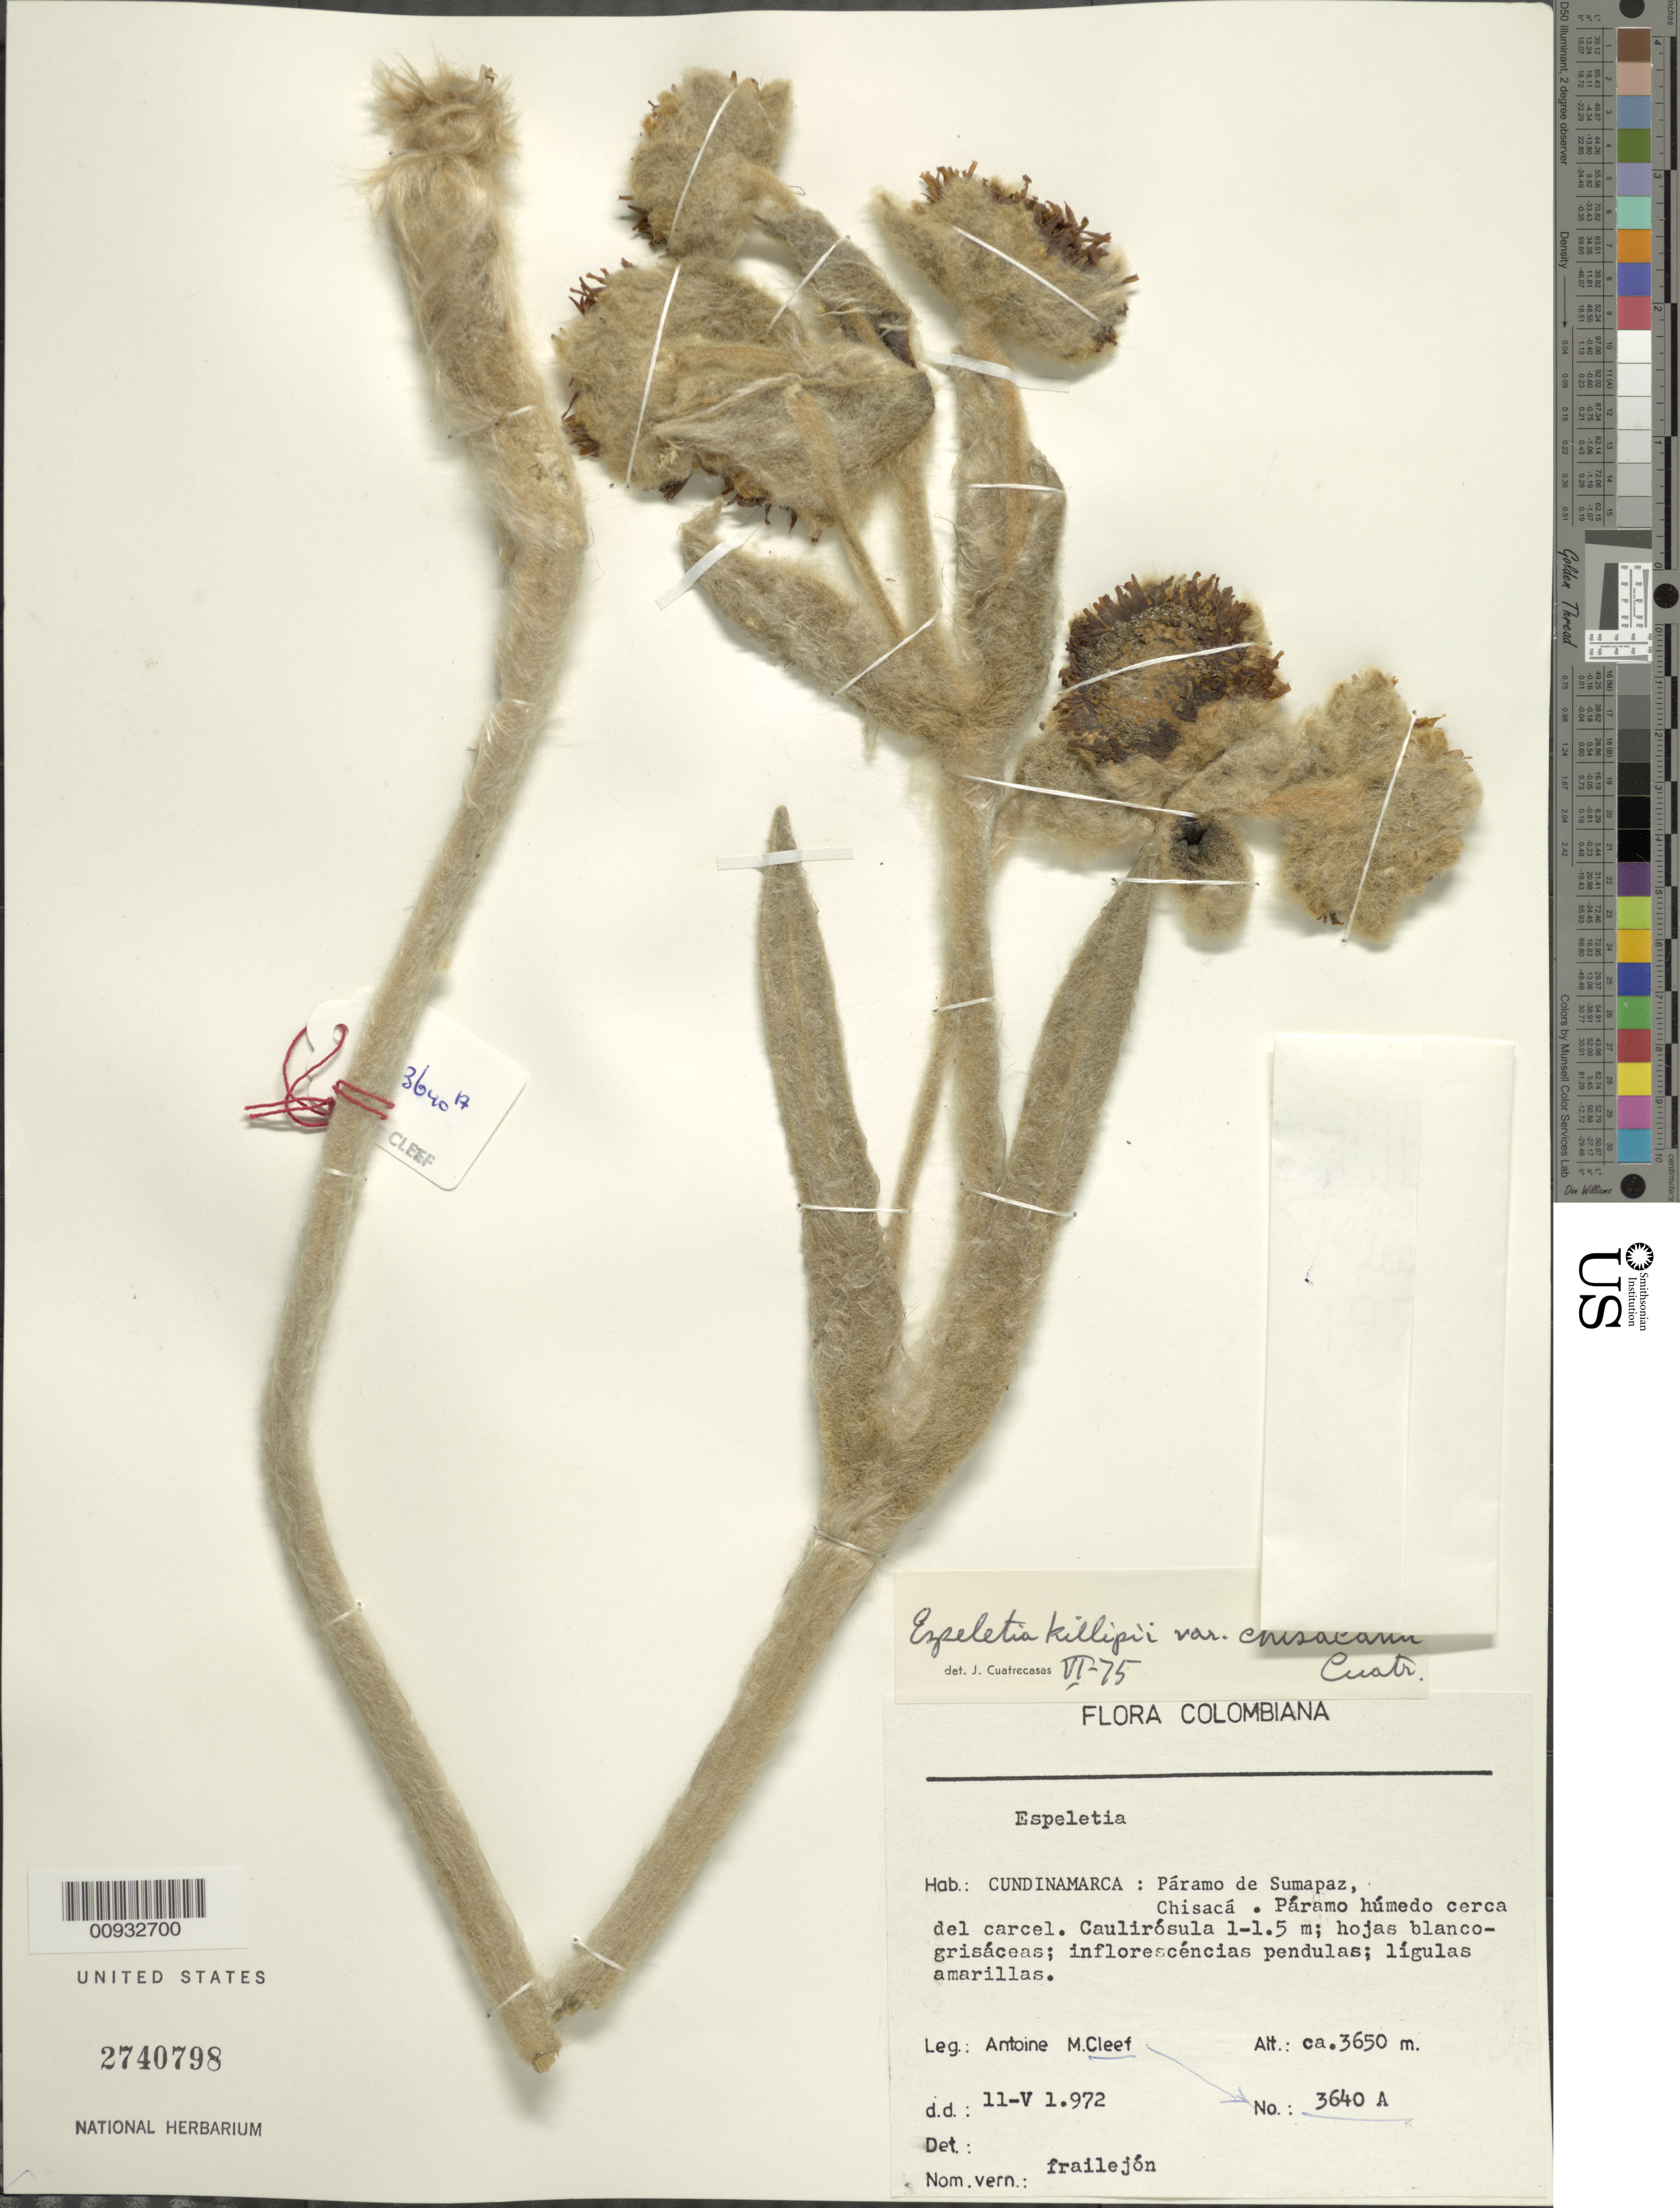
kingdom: Plantae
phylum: Tracheophyta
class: Magnoliopsida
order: Asterales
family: Asteraceae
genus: Espeletia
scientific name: Espeletia killipii var. chisacana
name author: Cuatrec.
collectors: A. M. Cleef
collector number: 3640A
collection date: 1972-05-11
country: Colombia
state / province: Cundinamarca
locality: Paramo de Sumapaz Chisaca. Paramo humedo cerca del carcel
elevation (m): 3650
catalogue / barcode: US 2740798